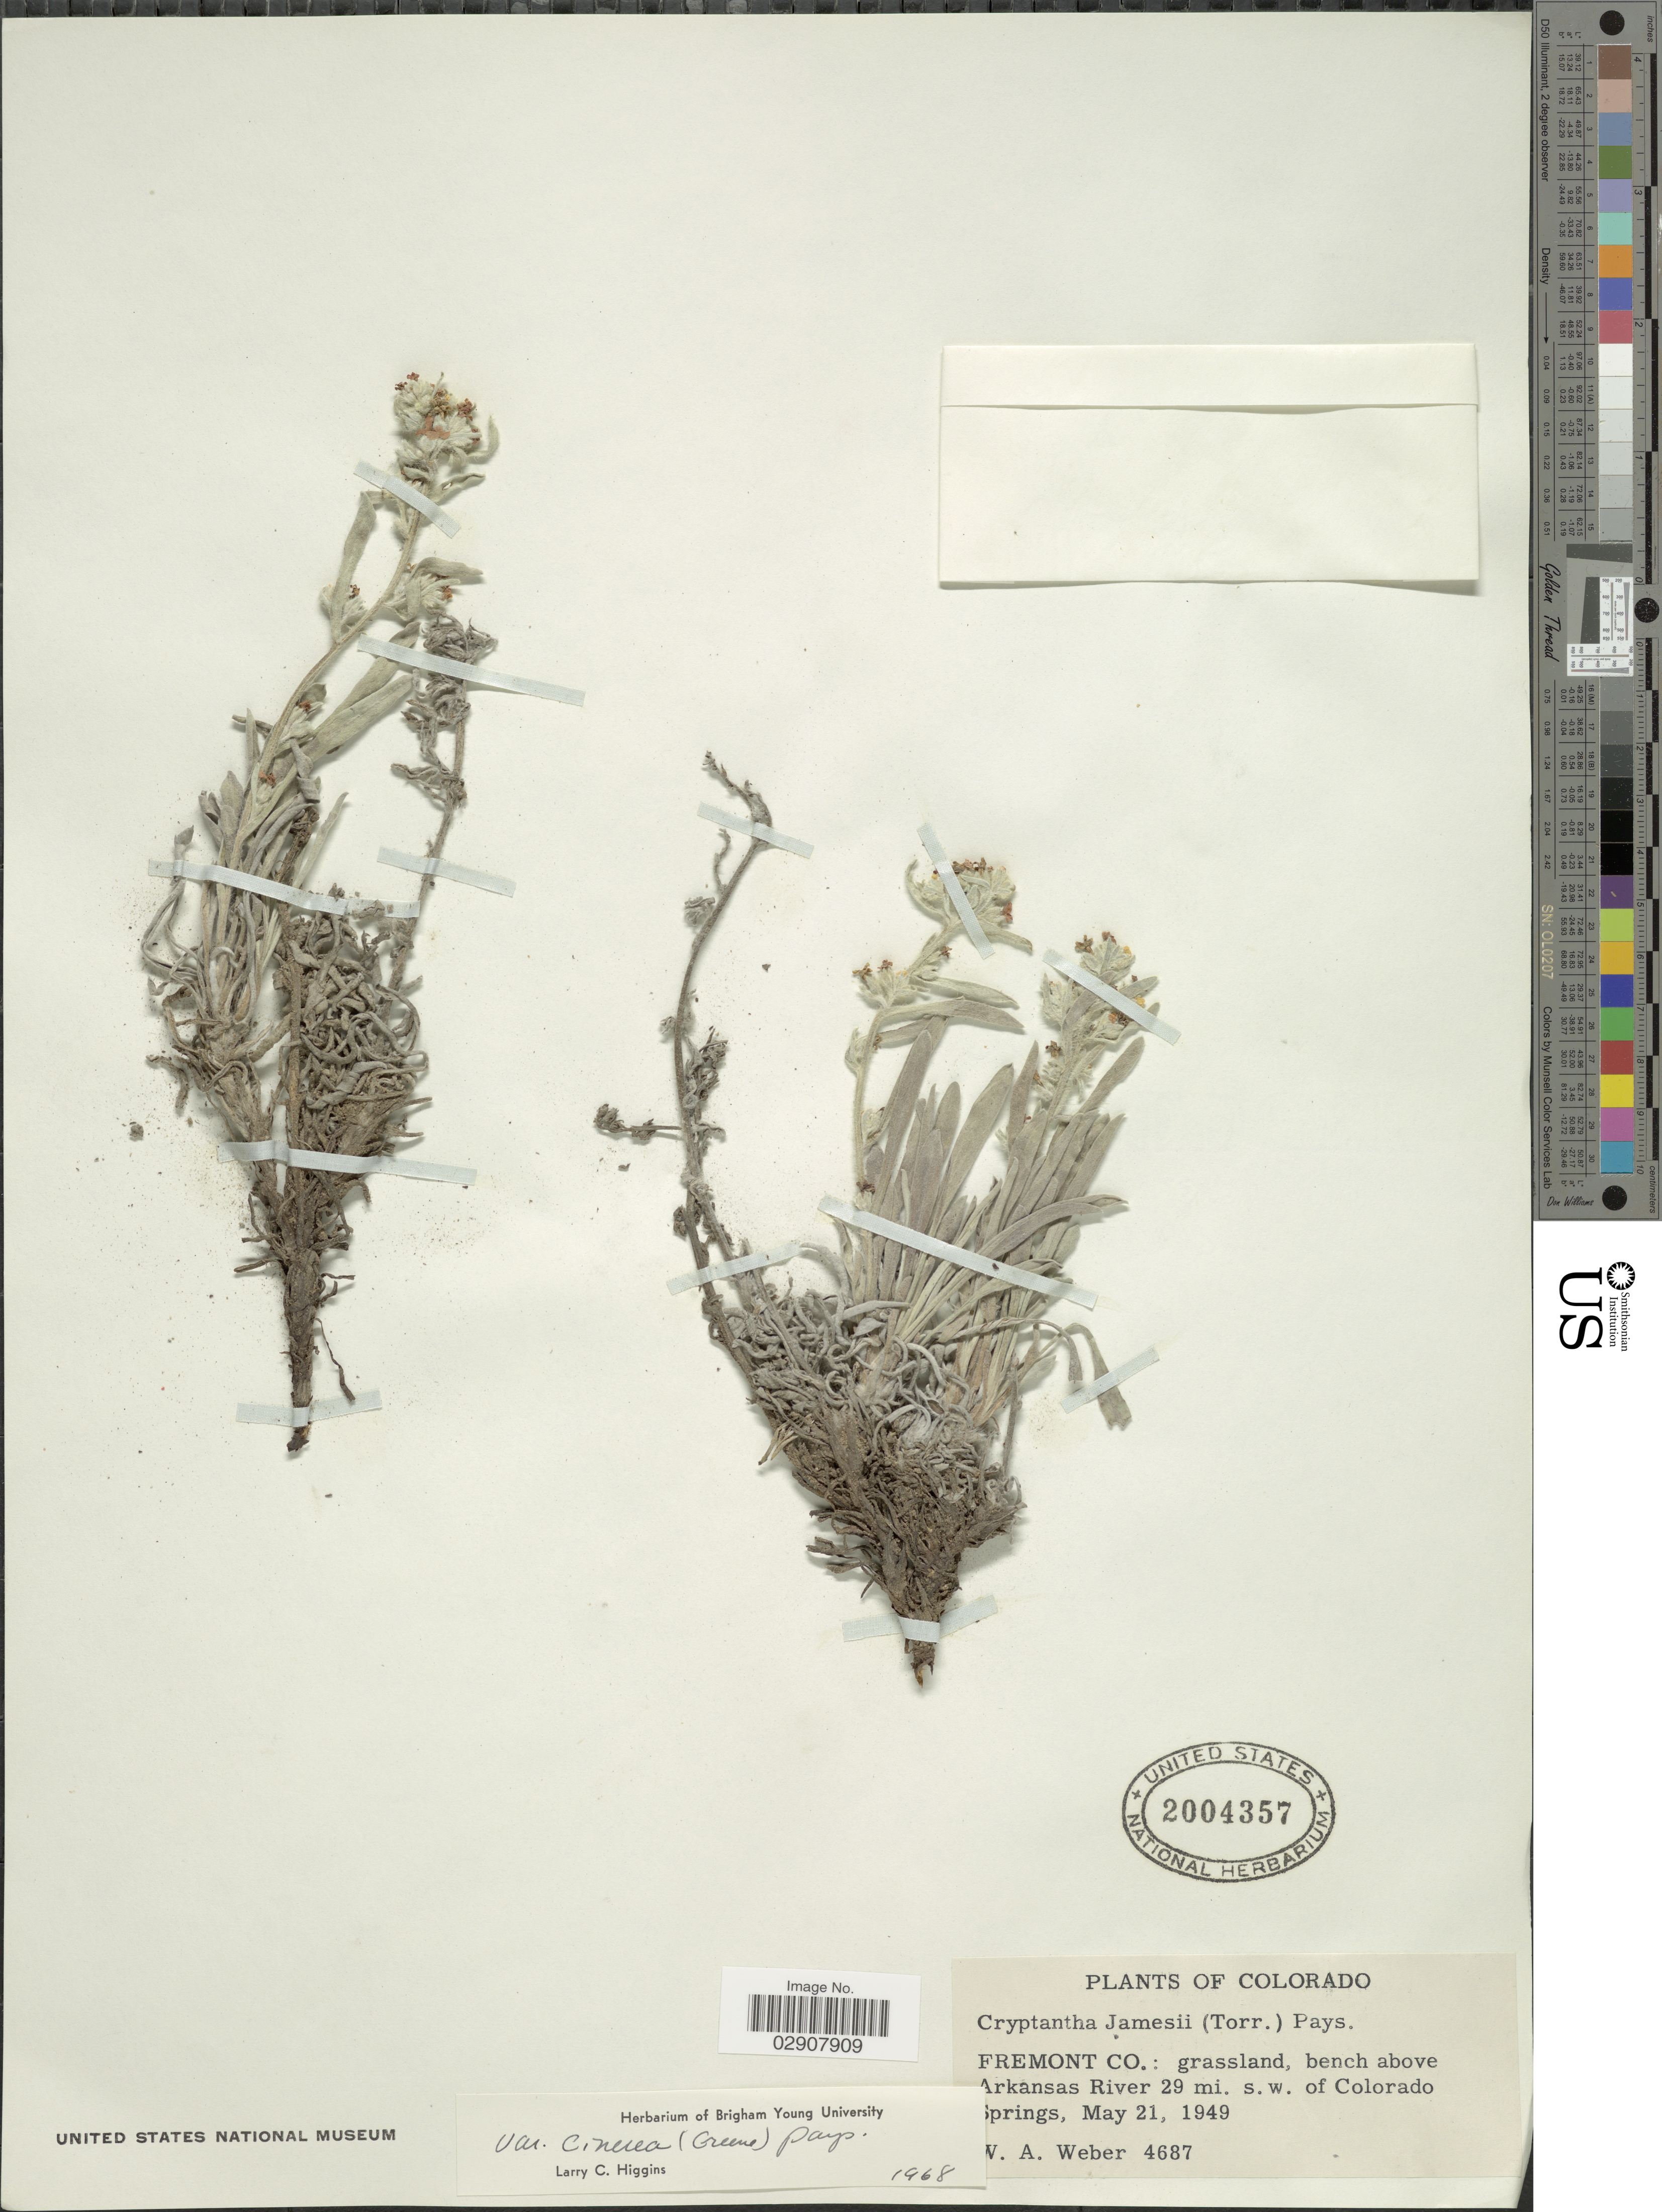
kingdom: Plantae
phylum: Tracheophyta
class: Magnoliopsida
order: Boraginales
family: Boraginaceae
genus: Cryptantha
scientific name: Cryptantha jamesii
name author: (Torr.) Payson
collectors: W. A. Weber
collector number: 4687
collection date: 1949-05-21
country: United States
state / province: Colorado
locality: Fremont Co.: grassland, bench above Arkansas River 29 mi. s.w. of Colorado Springs. Colorado.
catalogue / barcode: US 2004357